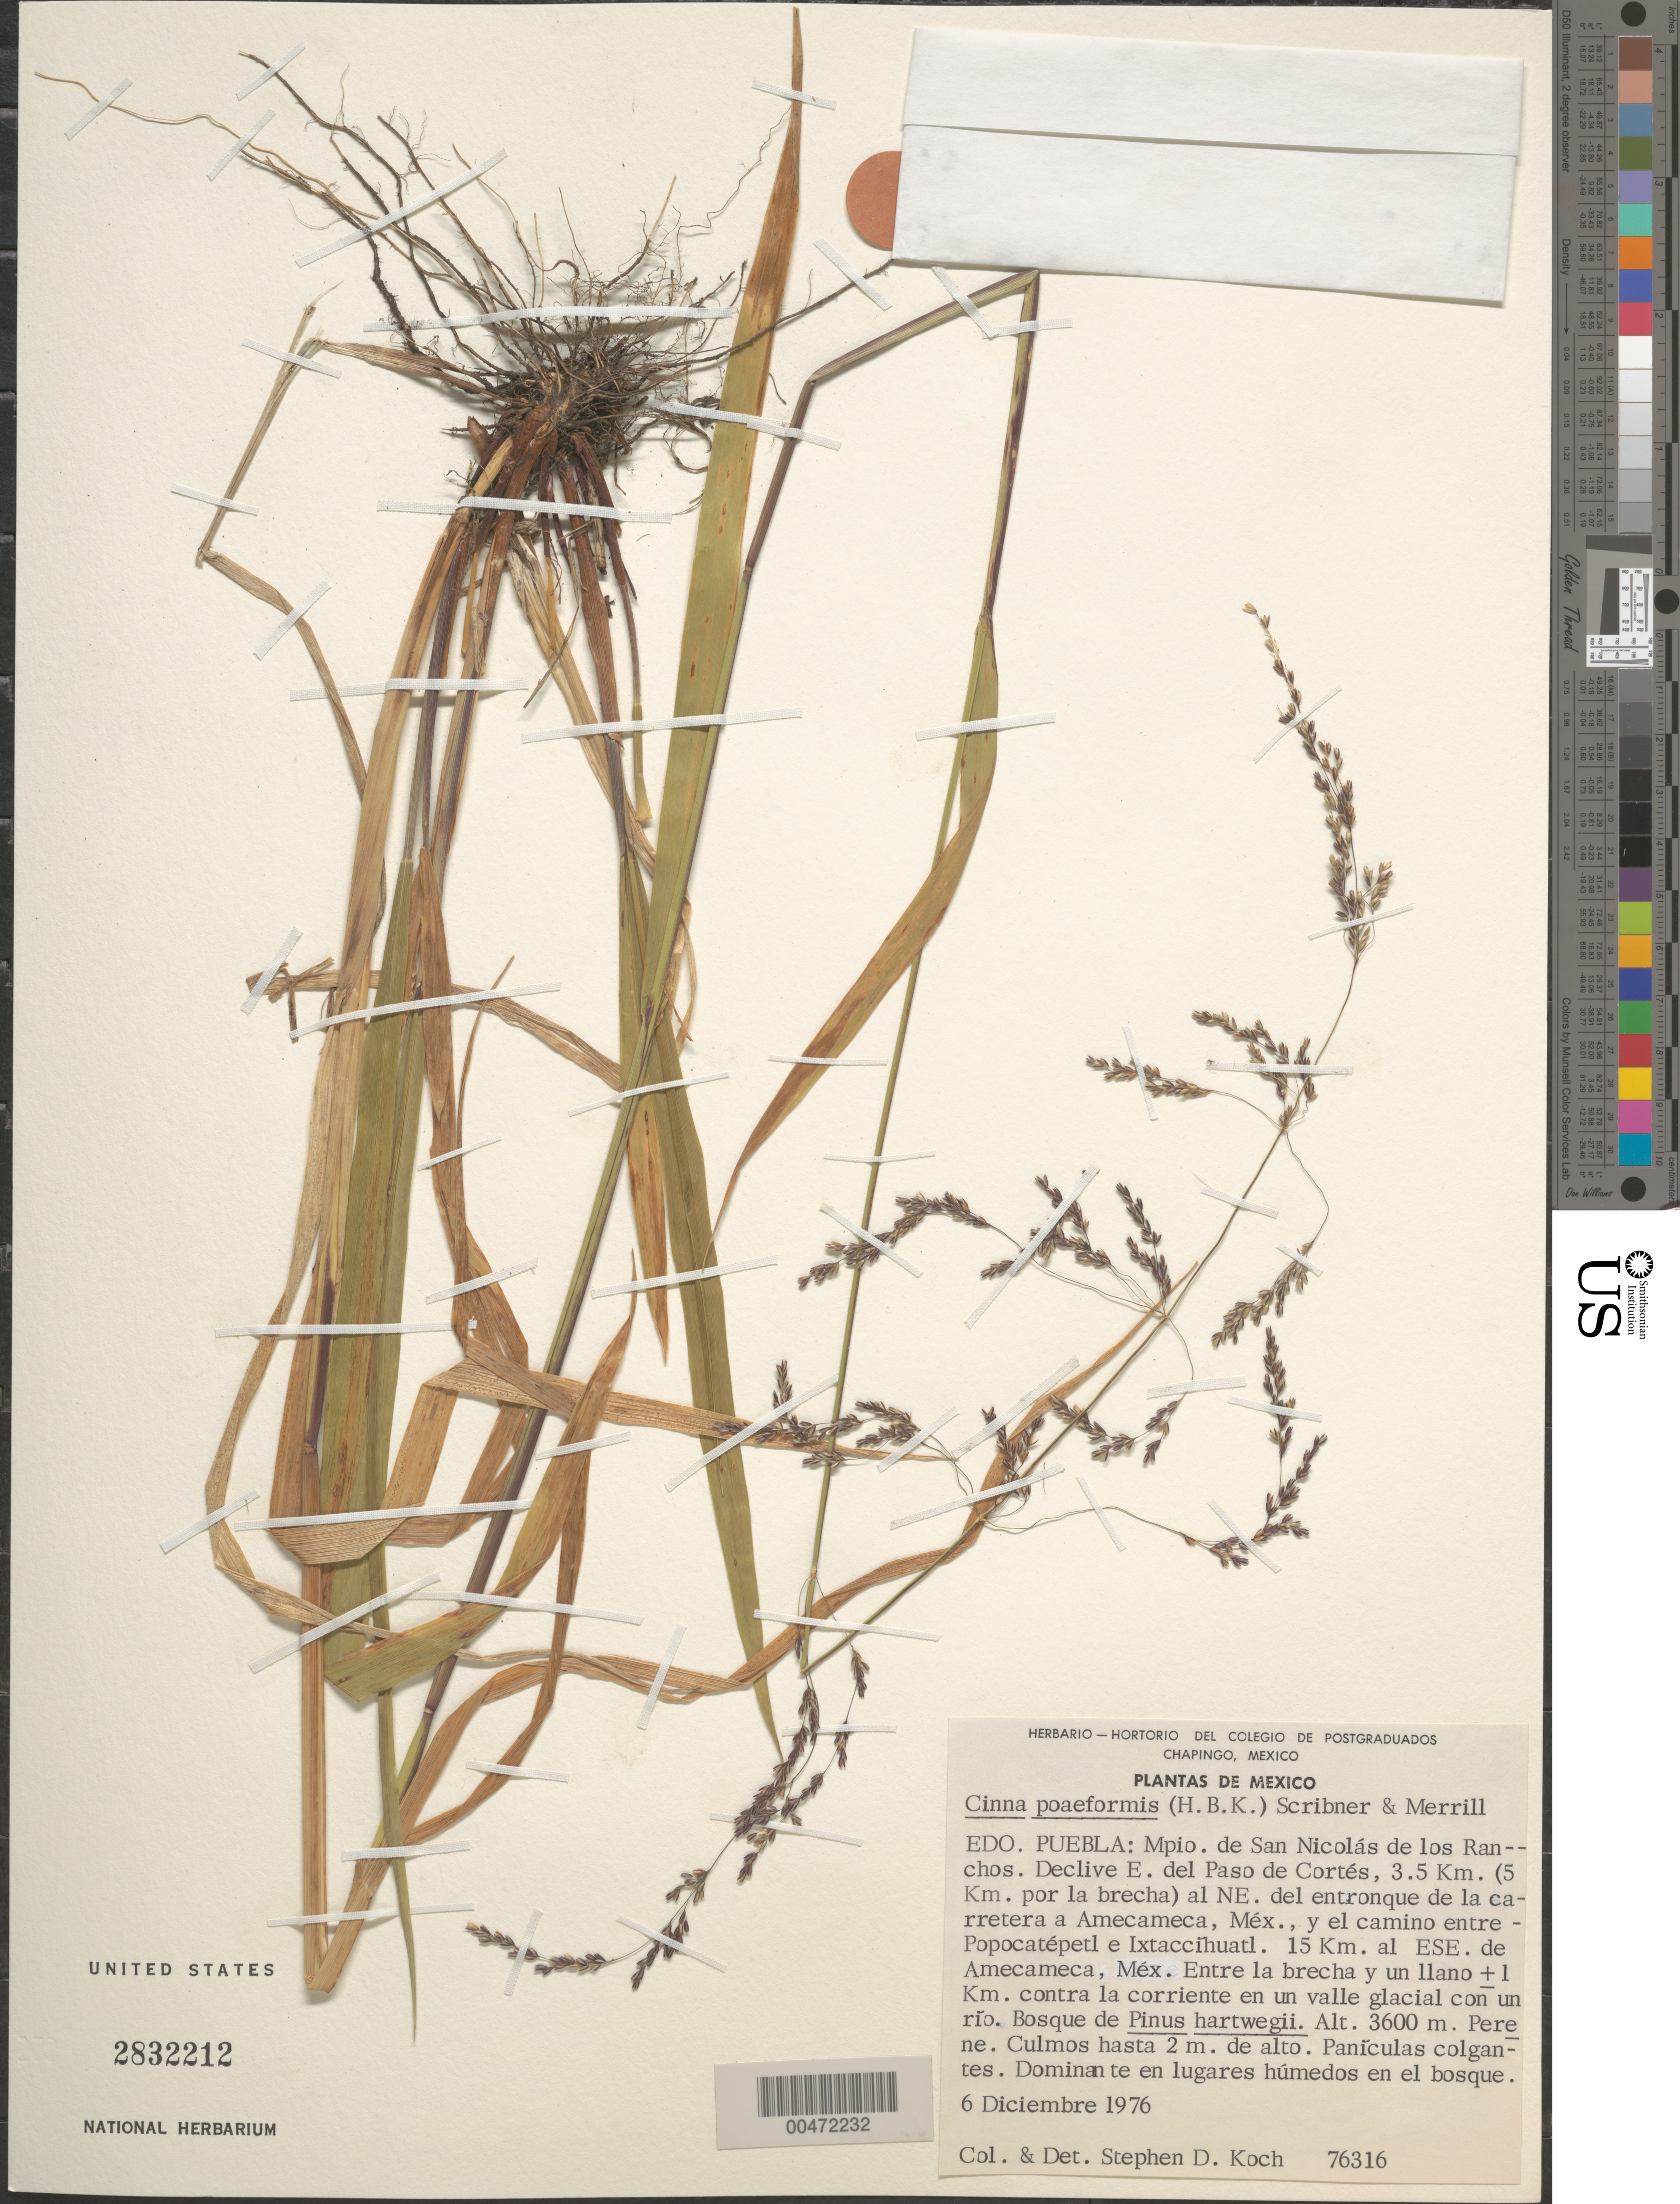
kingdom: Plantae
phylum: Tracheophyta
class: Liliopsida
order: Poales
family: Poaceae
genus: Cinna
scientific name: Cinna poiformis (Kunth) Scribn. & Merr.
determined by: Koch, S. D.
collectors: S. D. Koch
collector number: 76316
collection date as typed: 6 Dec 1976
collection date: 1976-12-06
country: Mexico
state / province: Puebla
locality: San Nicol s de los Ranchos Mun, E of Paso de Cort‚s, 3.5 km (5 km by the gap) NE of the entronque of the hwy to Amecameca, ...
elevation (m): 3600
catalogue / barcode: US 2832212